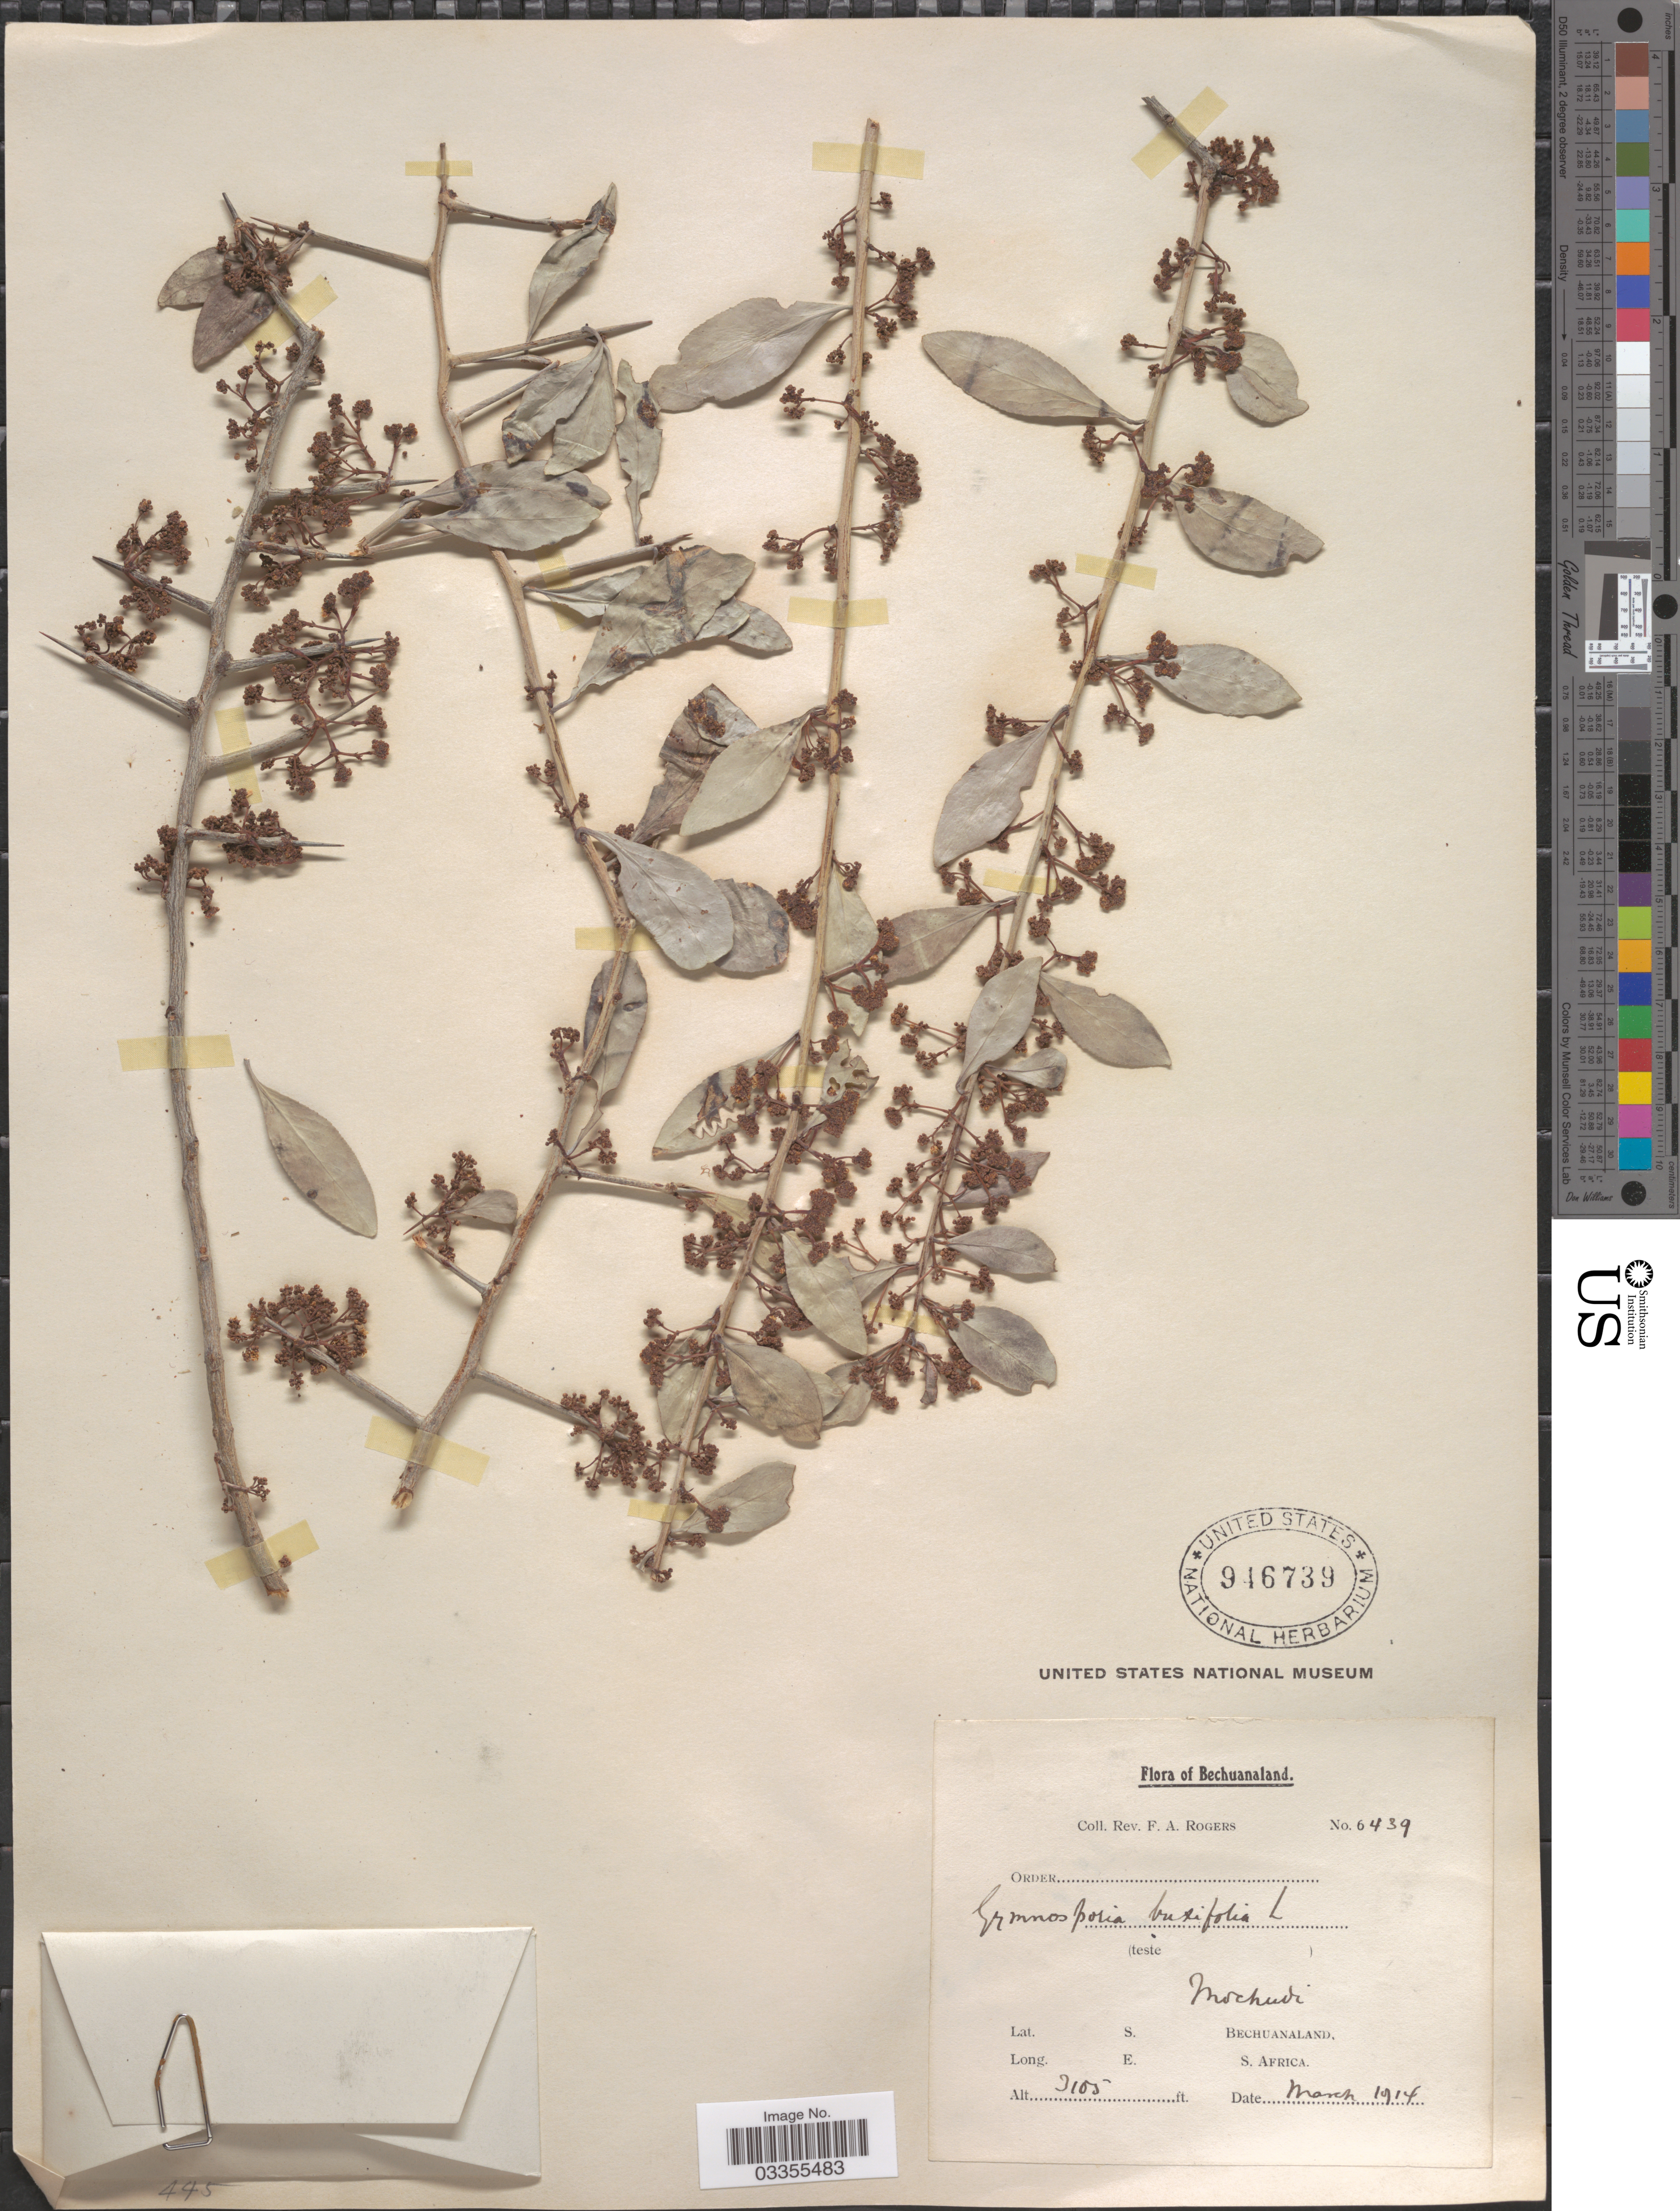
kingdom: Plantae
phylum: Tracheophyta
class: Magnoliopsida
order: Celastrales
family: Celastraceae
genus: Gymnosporia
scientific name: Gymnosporia buxifolia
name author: (L.) Szyszyl.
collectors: F. A. Rogers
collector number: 6439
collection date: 1914-03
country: Botswana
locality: Bechuanaland. Mochudi. Bechuanaland, S. Africa.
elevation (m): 946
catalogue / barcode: US 946739